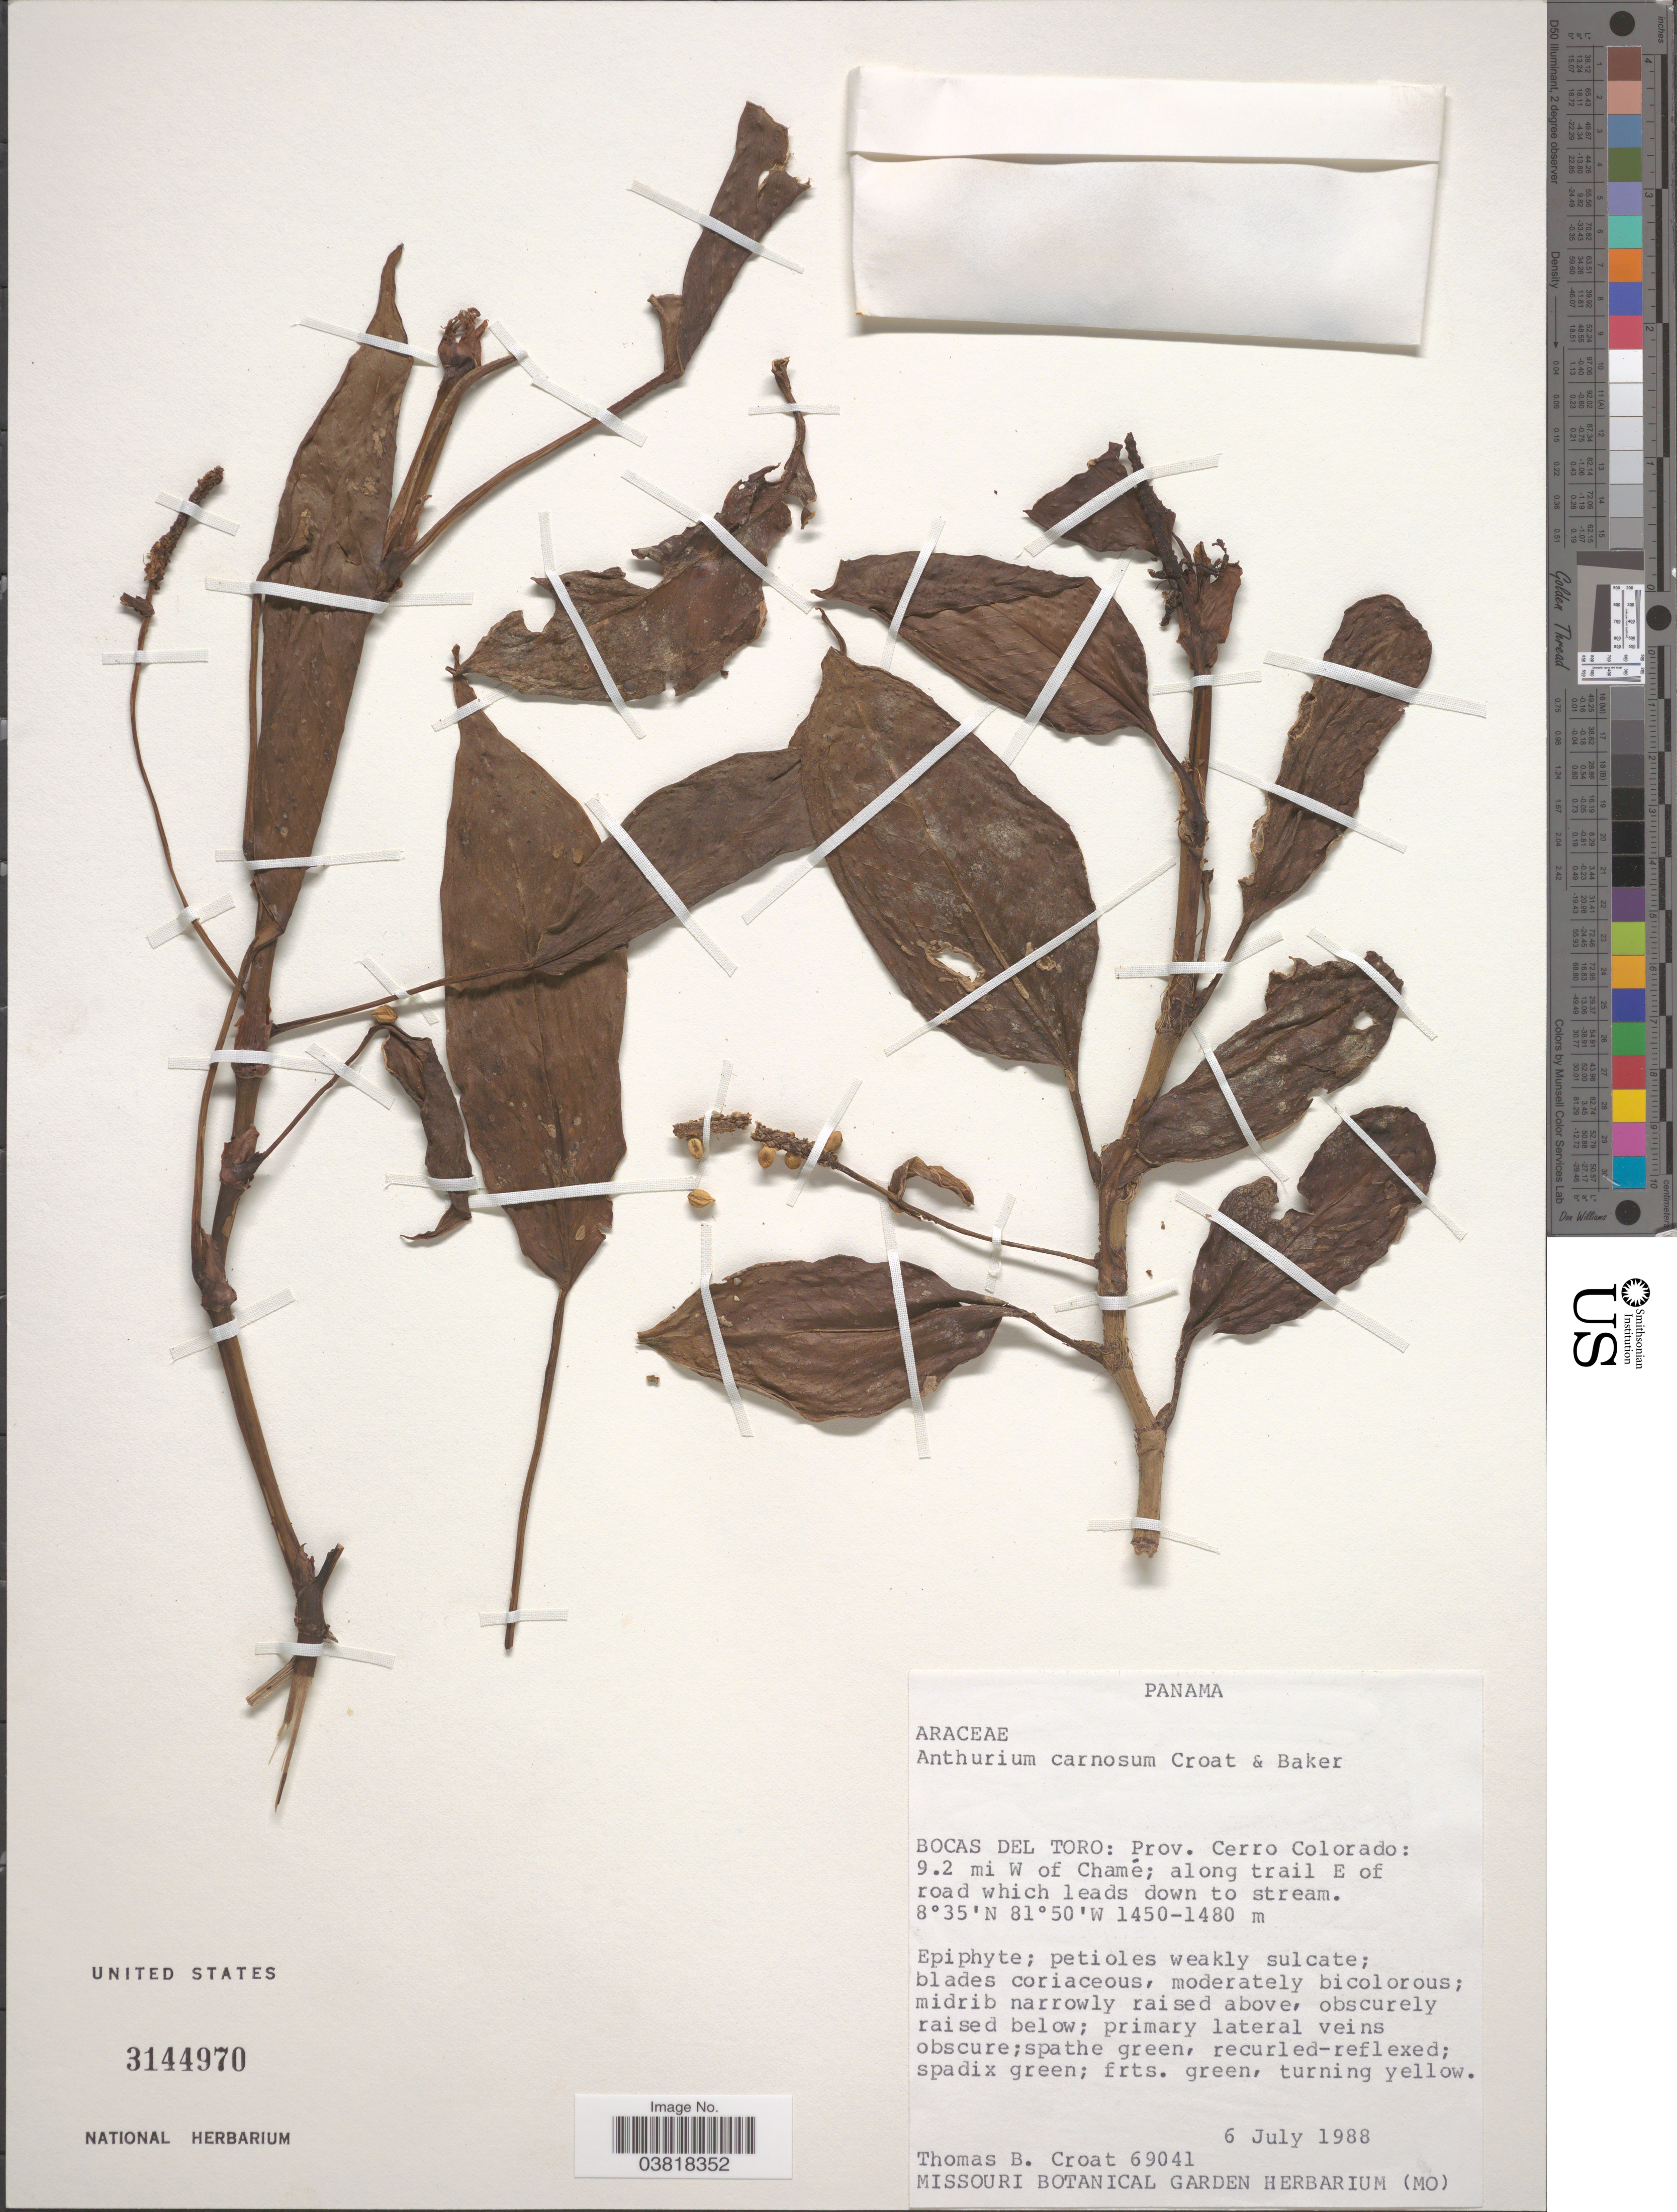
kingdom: Plantae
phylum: Tracheophyta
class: Liliopsida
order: Alismatales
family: Araceae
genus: Anthurium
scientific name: Anthurium carnosum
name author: Croat & R.A. Baker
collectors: T. B. Croat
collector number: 69041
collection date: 1988-07-06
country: Panama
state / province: Bocas del Toro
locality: Prov. Cerro Colorado: 9.2 mi W of Chamé; along trail E of road which leads down to stream.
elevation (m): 1450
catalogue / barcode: US 3144970